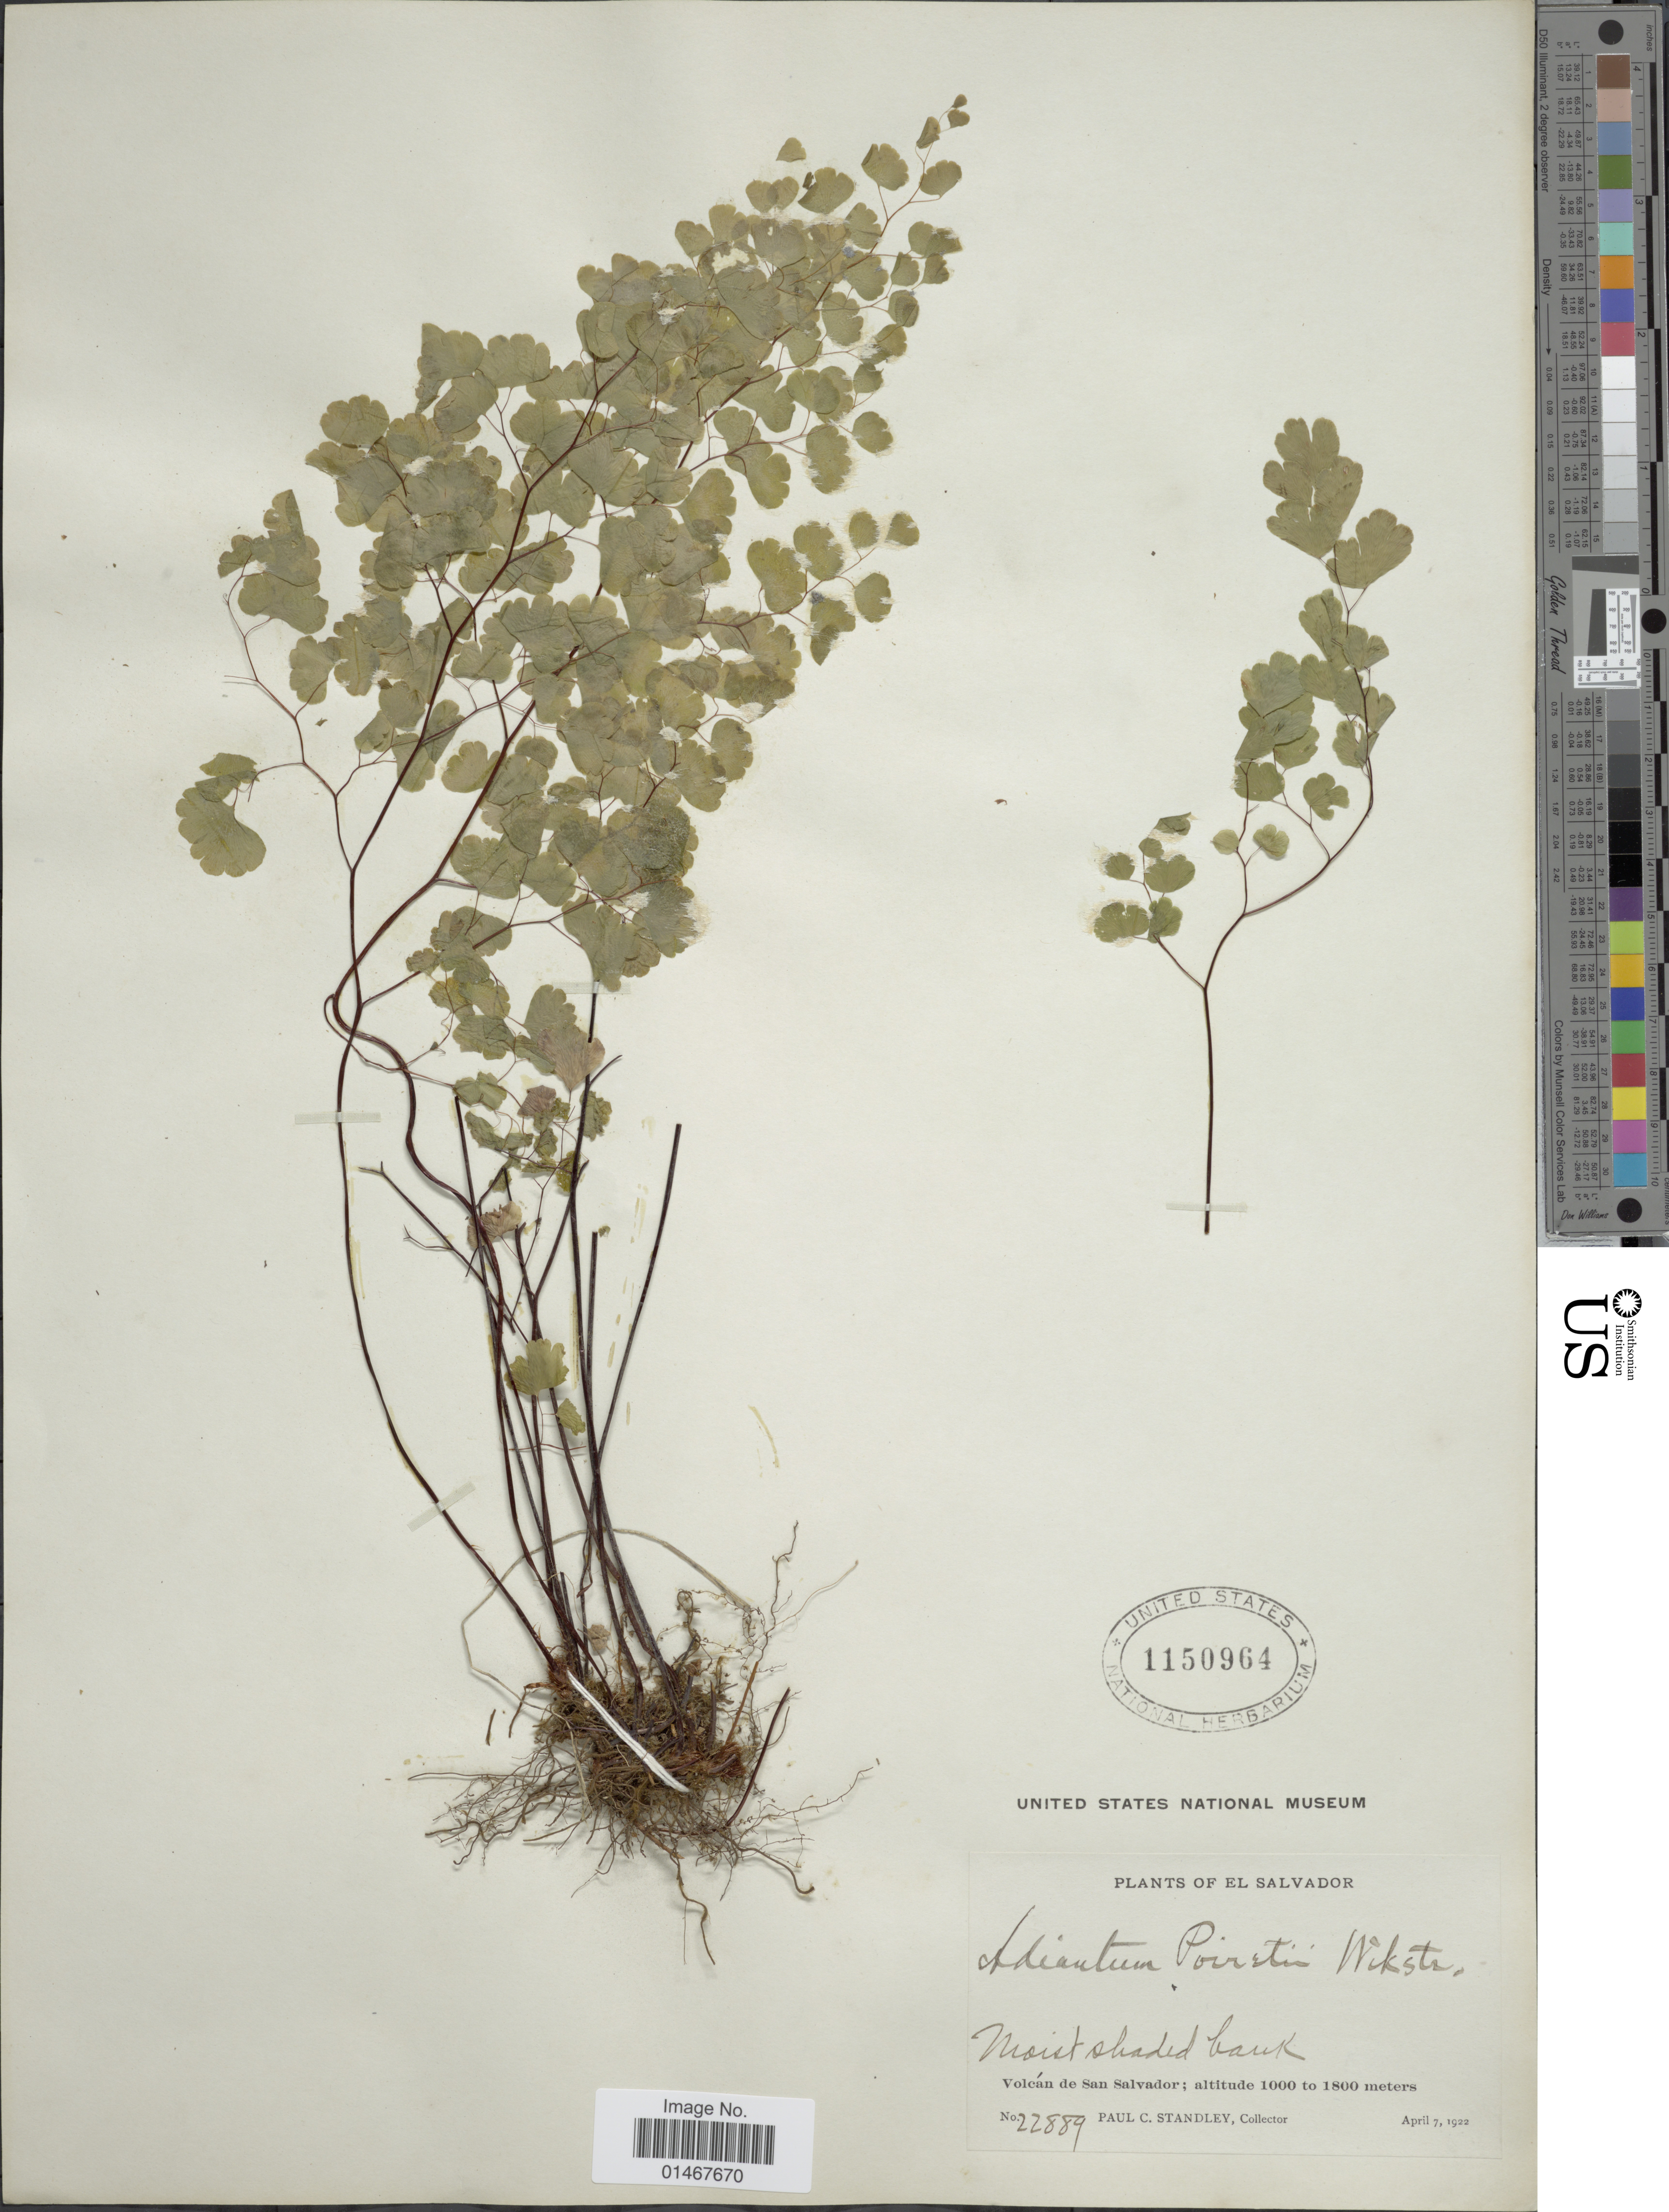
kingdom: Plantae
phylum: Tracheophyta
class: Polypodiopsida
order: Polypodiales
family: Pteridaceae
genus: Adiantum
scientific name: Adiantum poiretii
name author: Wikstr.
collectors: P. C. Standley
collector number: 22889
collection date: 1922-04-07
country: El Salvador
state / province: San Salvador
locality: Volcán de San Salvador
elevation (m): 1000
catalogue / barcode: US 1150964